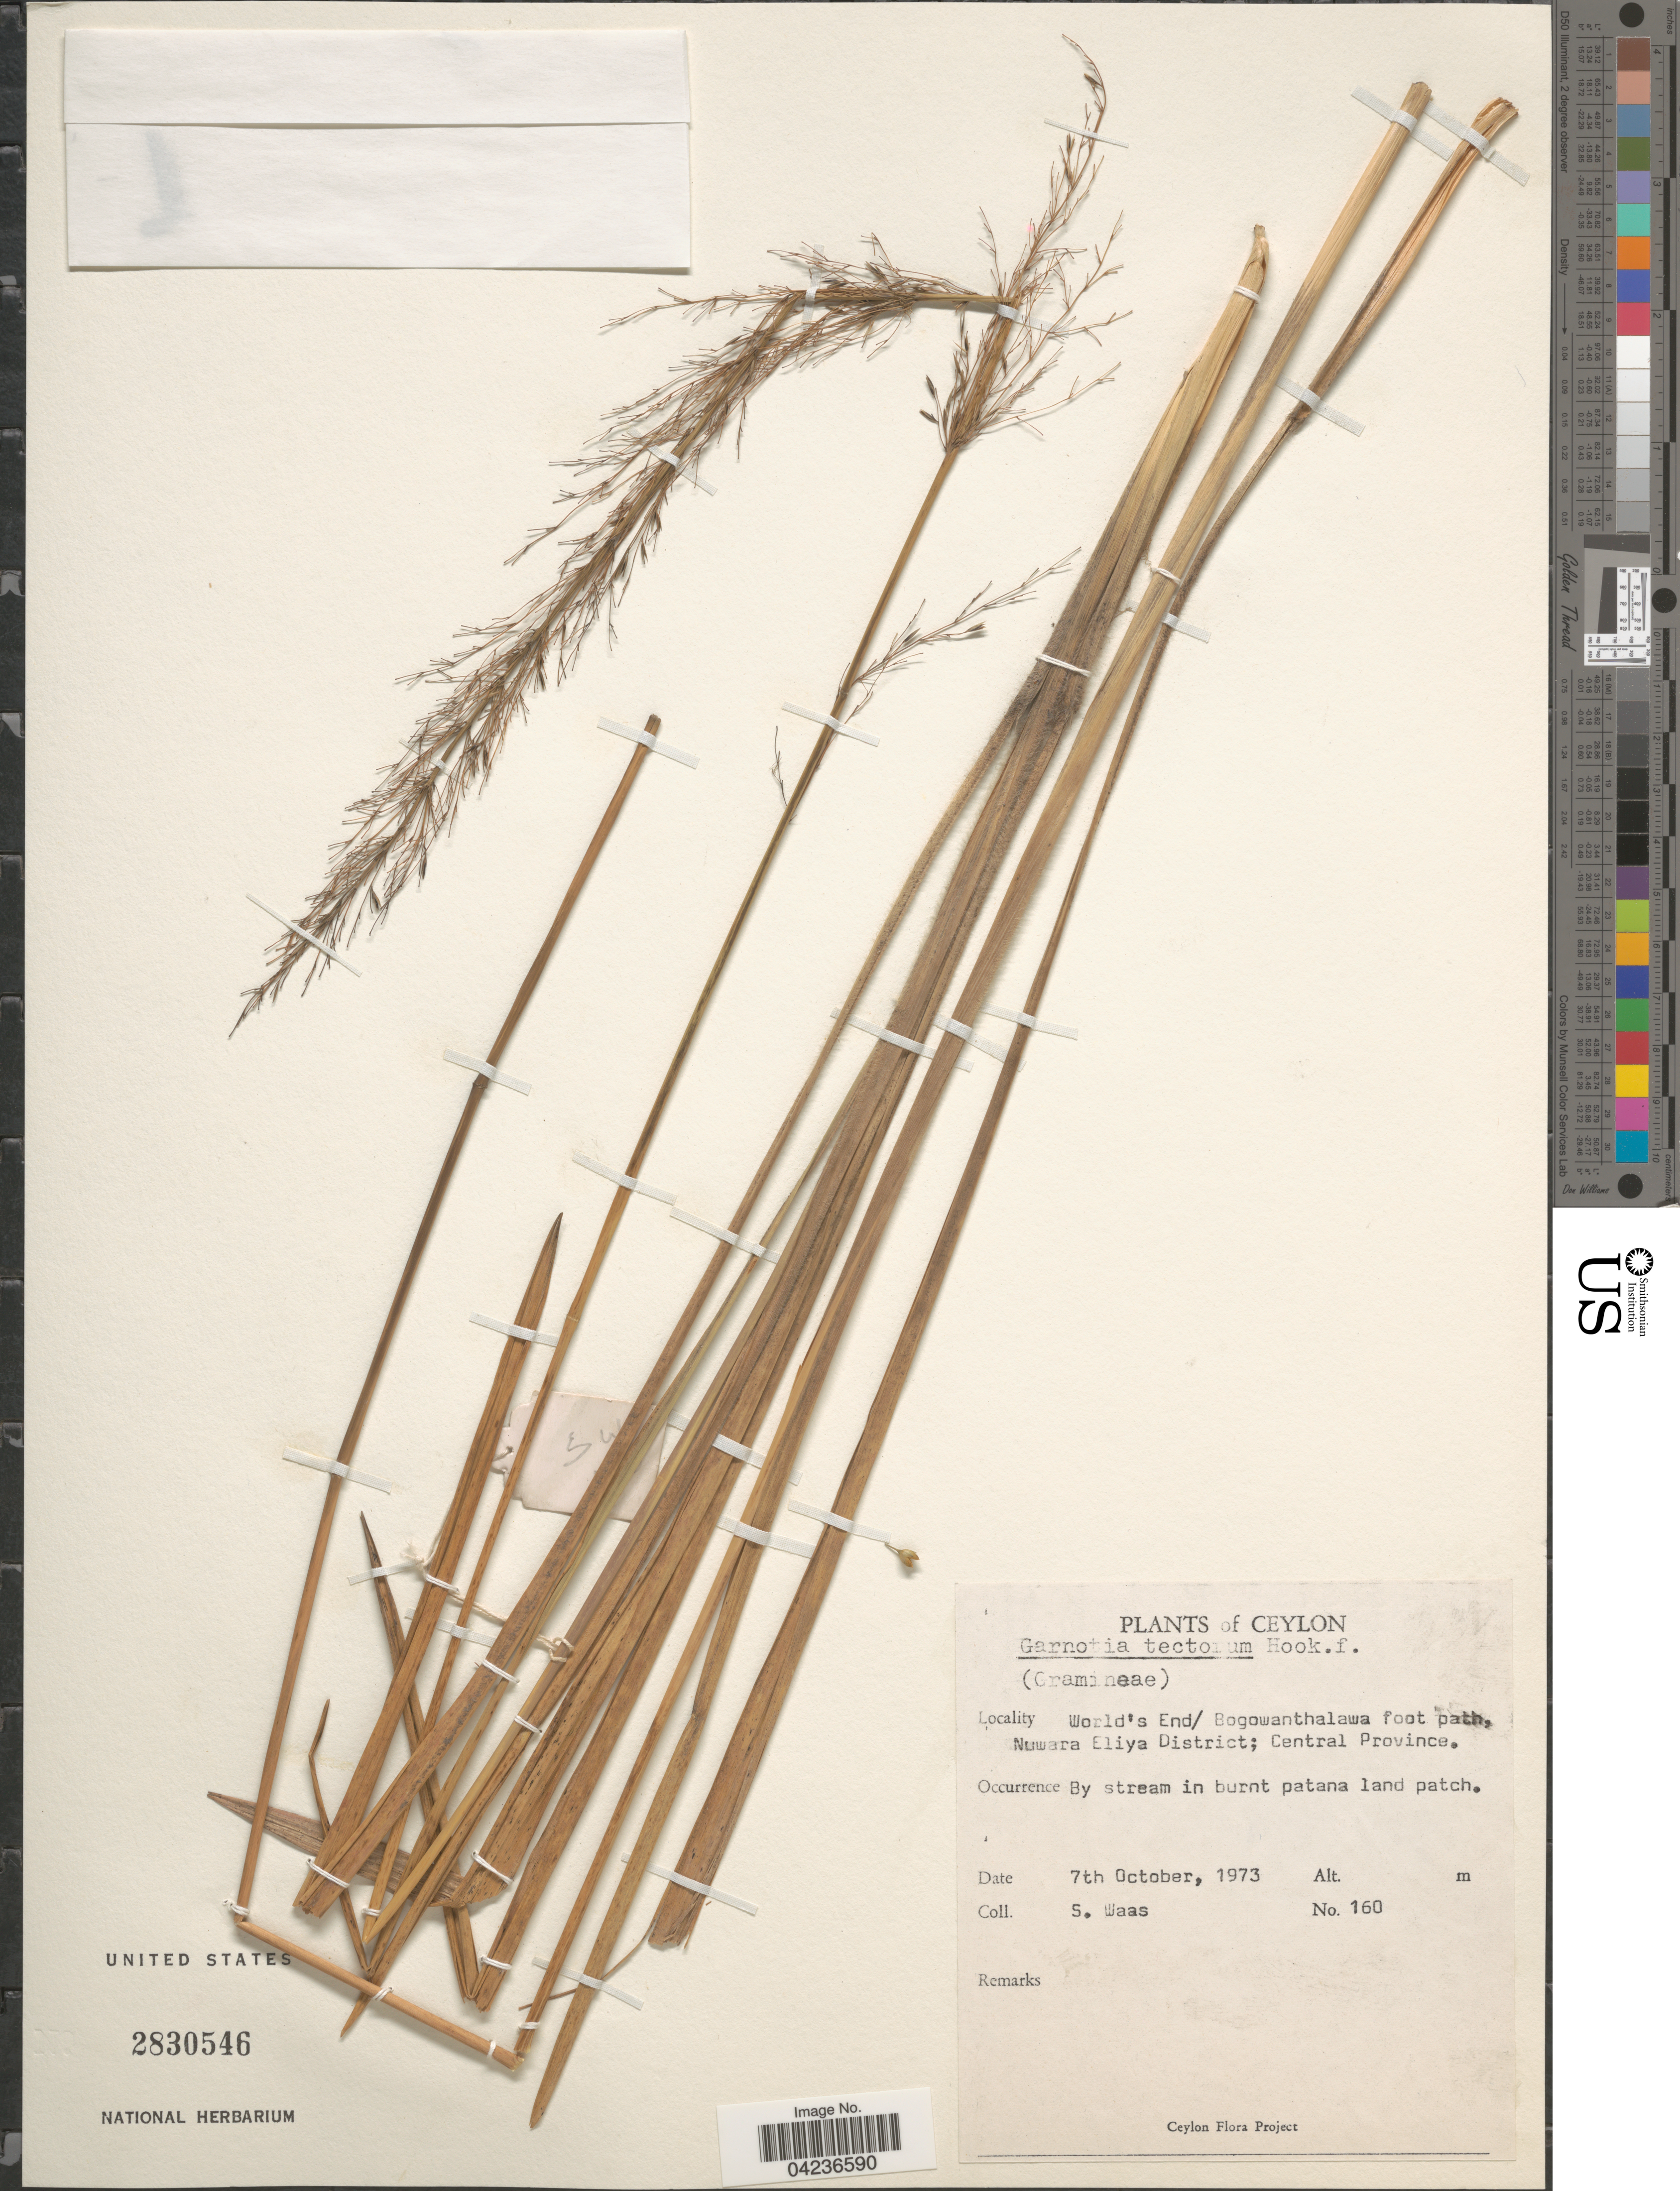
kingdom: Plantae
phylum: Tracheophyta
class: Liliopsida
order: Poales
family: Poaceae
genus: Garnotia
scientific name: Garnotia patula var. mutica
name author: (Munro) Rendle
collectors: S. Waas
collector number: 160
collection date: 1973-10-07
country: Sri Lanka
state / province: Central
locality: Ceylon. World's End/Bogowanthalawa foot path, Nuwara Eliya District.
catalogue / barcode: US 2830546